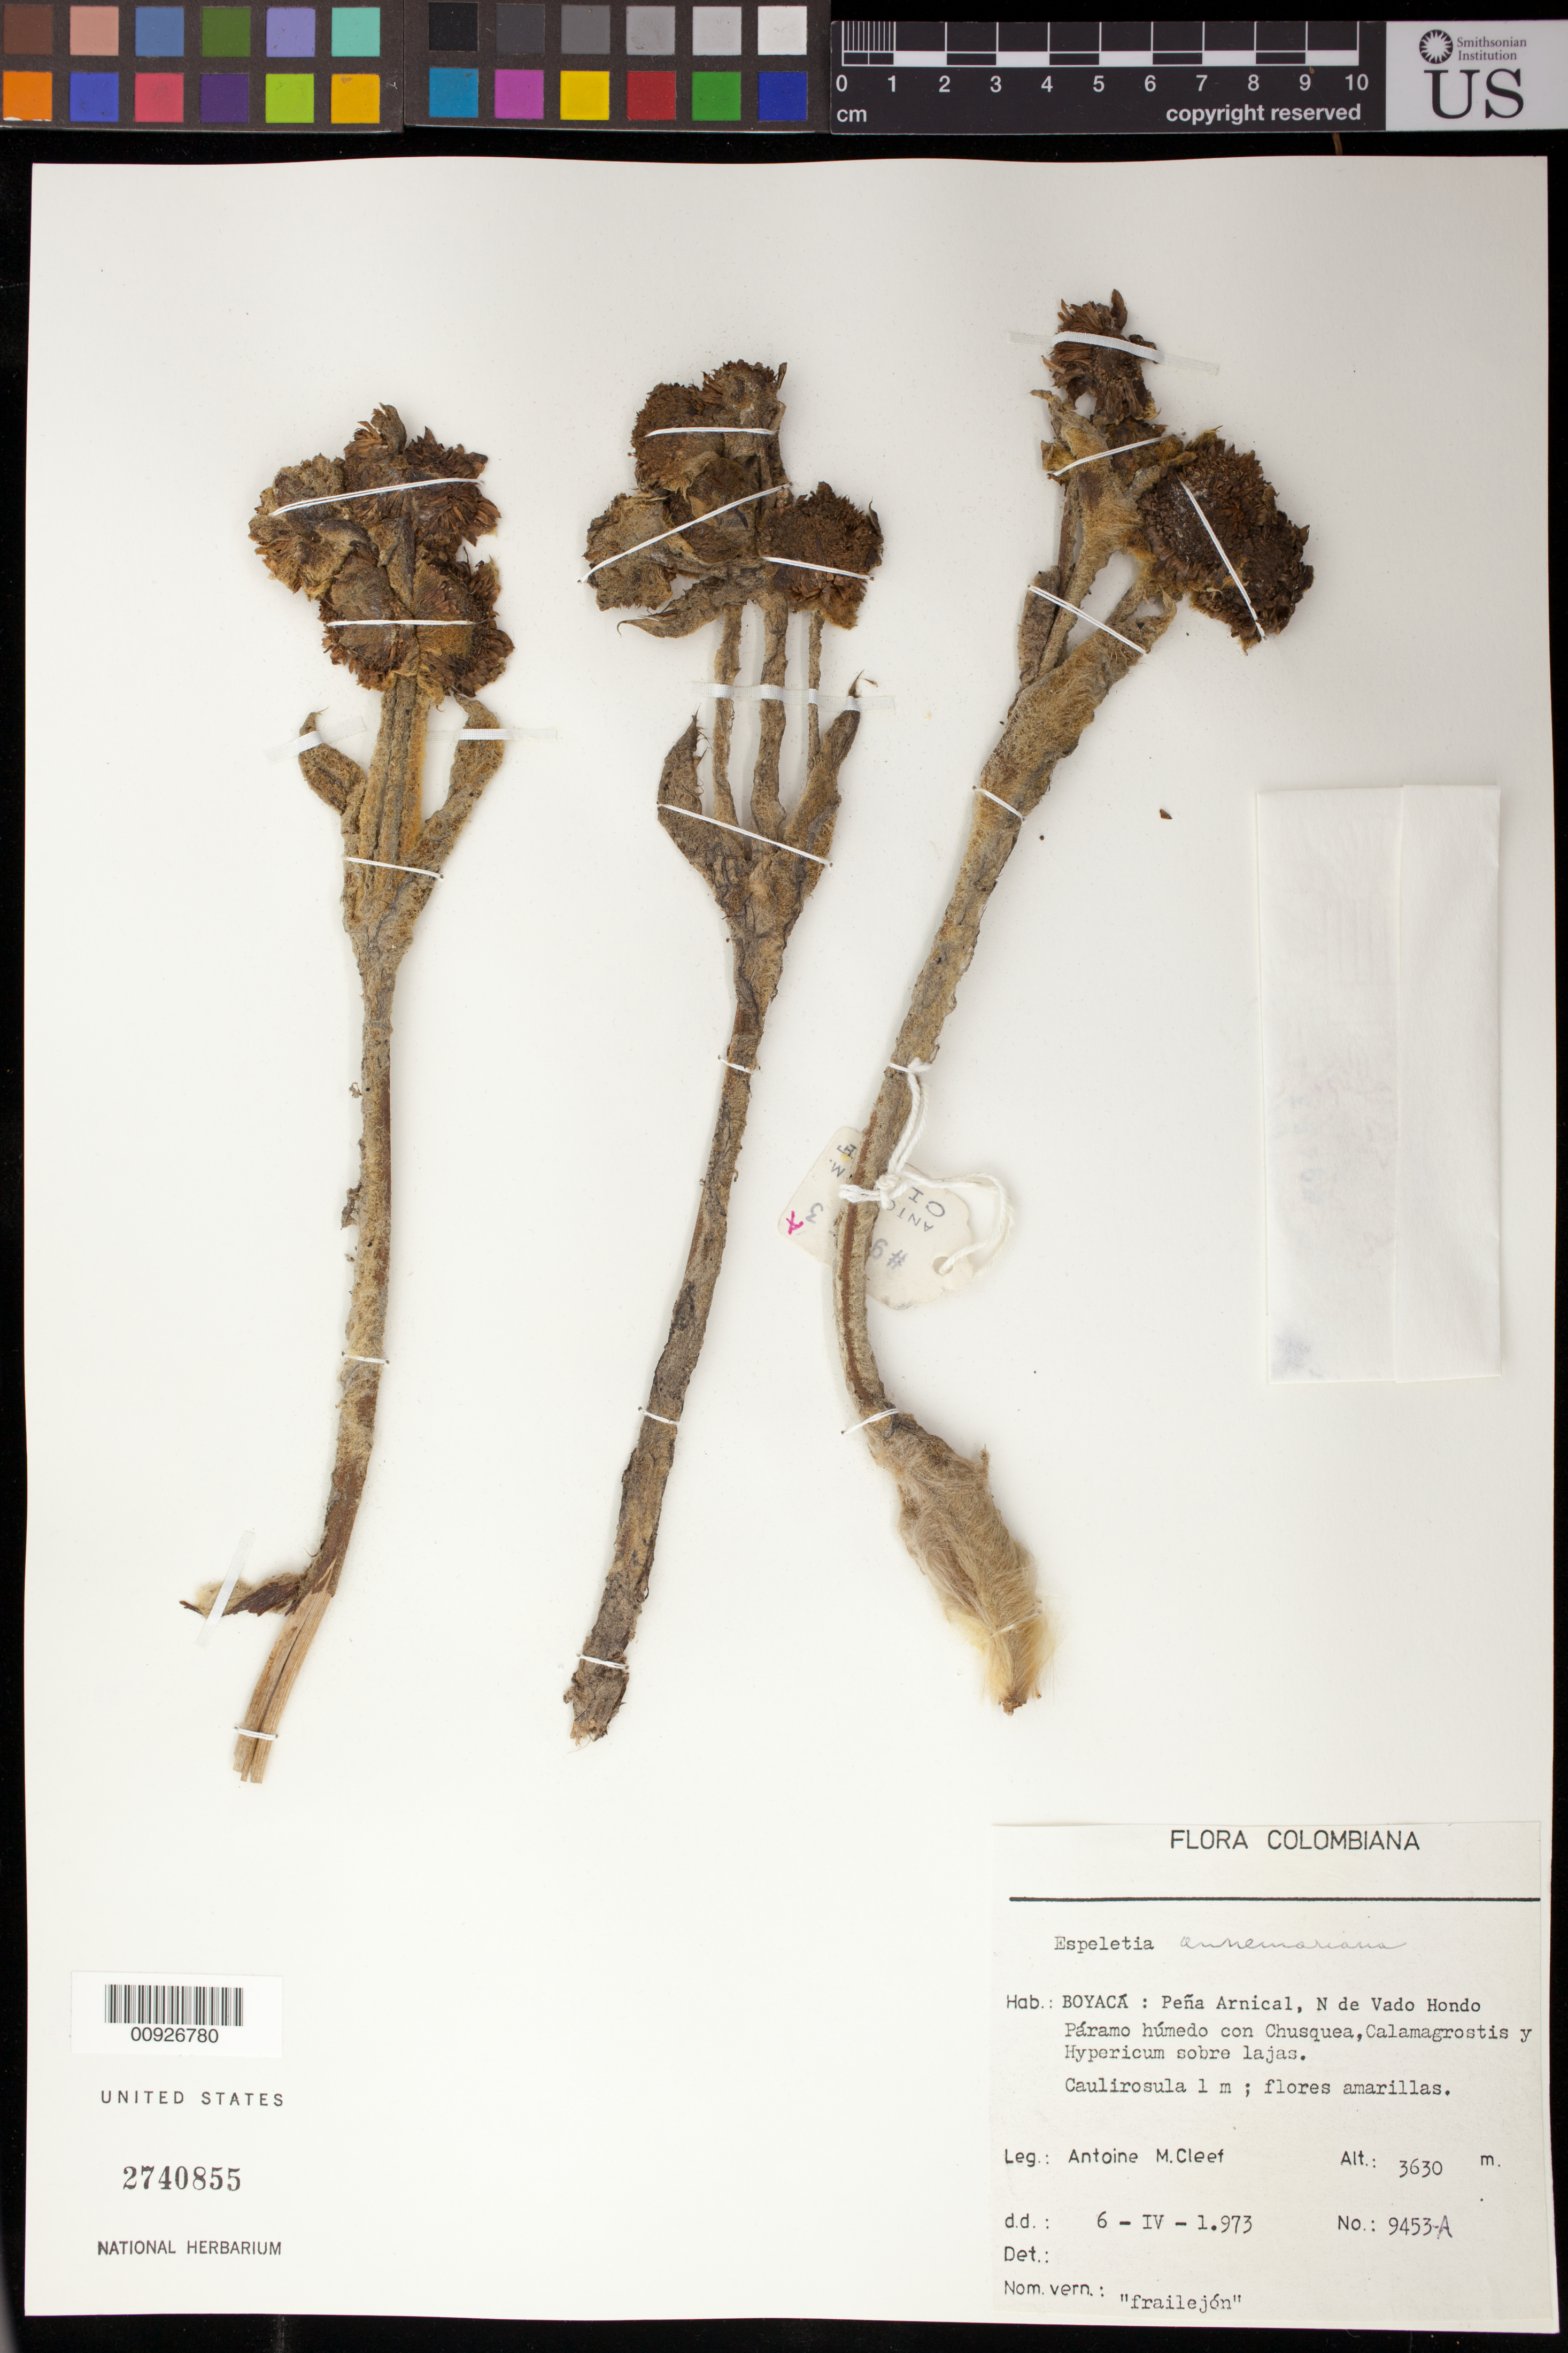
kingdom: Plantae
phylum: Tracheophyta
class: Magnoliopsida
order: Asterales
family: Asteraceae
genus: Espeletia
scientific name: Espeletia annemariana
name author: Cuatrec.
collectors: A. M. Cleef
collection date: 1973-04-06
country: Colombia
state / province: Boyacá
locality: Peña Arnical, N de Vado Hondo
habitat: Páramo húmedo con Chusquea, Calamagostris y hypericum sobre lajas.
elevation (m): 3630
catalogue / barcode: US 2740855